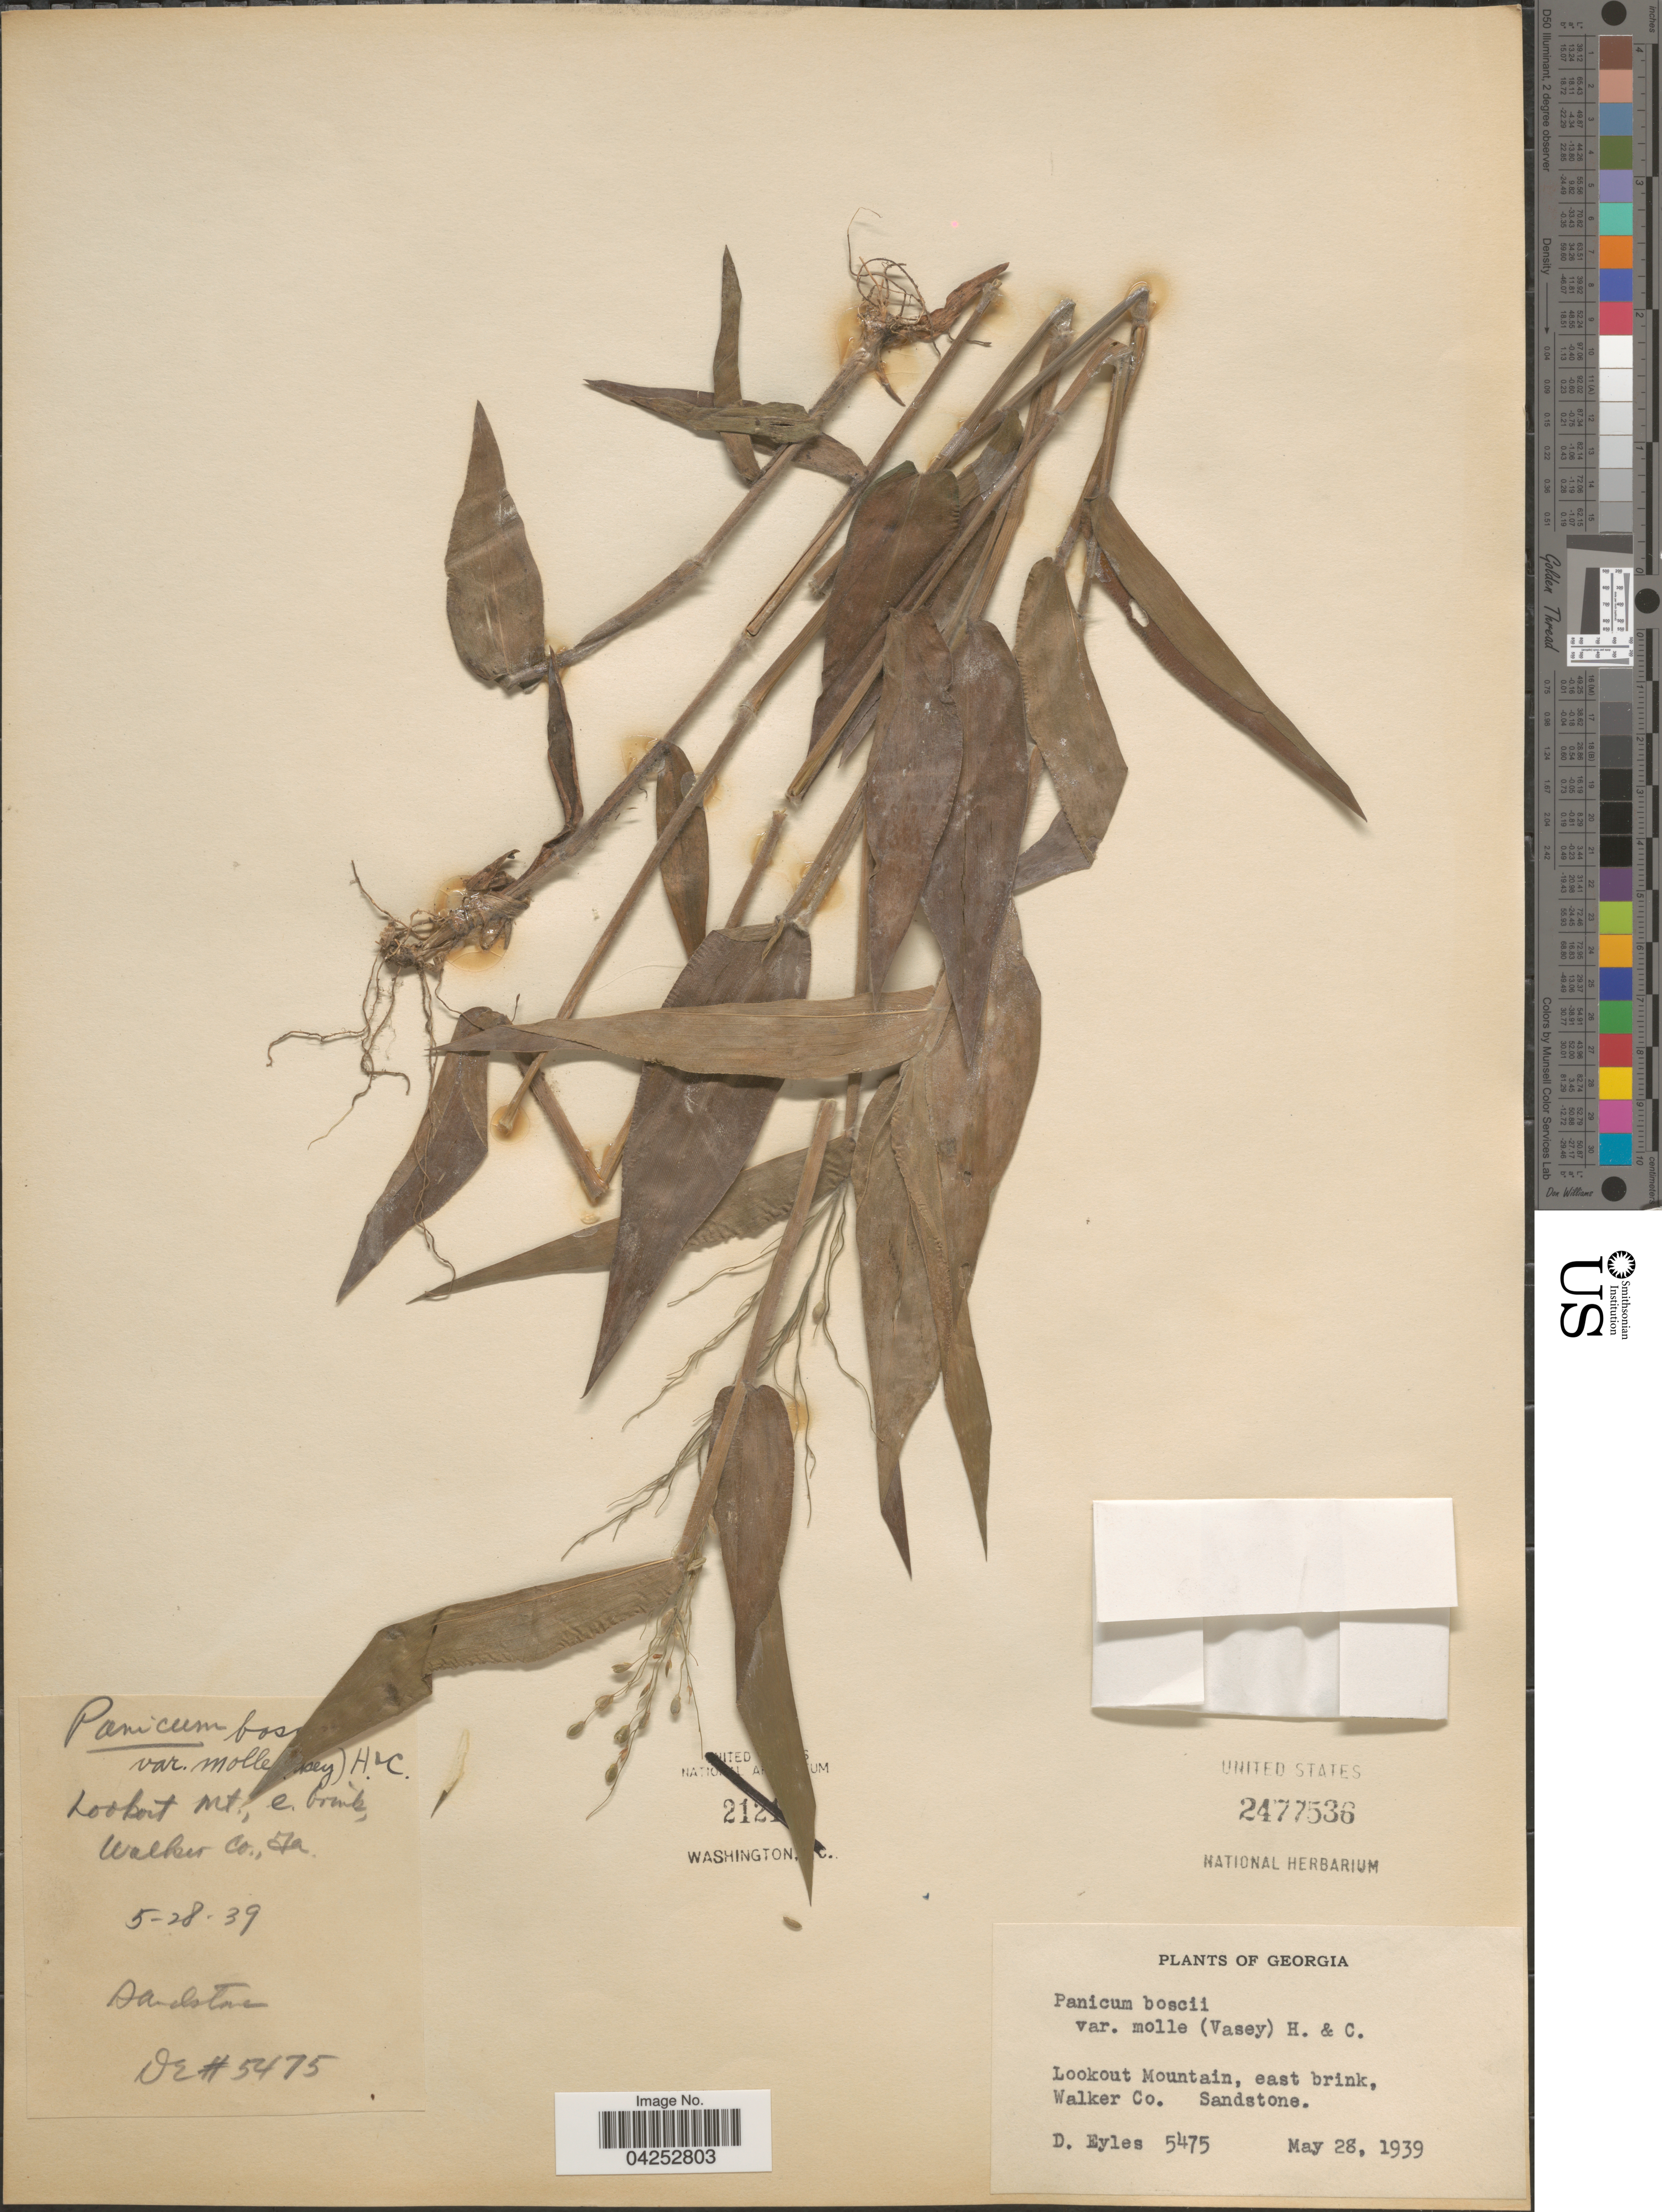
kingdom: Plantae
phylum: Tracheophyta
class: Liliopsida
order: Poales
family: Poaceae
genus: Dichanthelium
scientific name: Dichanthelium boscii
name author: (Poir.) Gould & C.A. Clark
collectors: D. Eyles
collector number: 5475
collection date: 1939-05-28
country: United States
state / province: Georgia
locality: Lookout Mountain, east brink, Walker Co.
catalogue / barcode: US 2477536